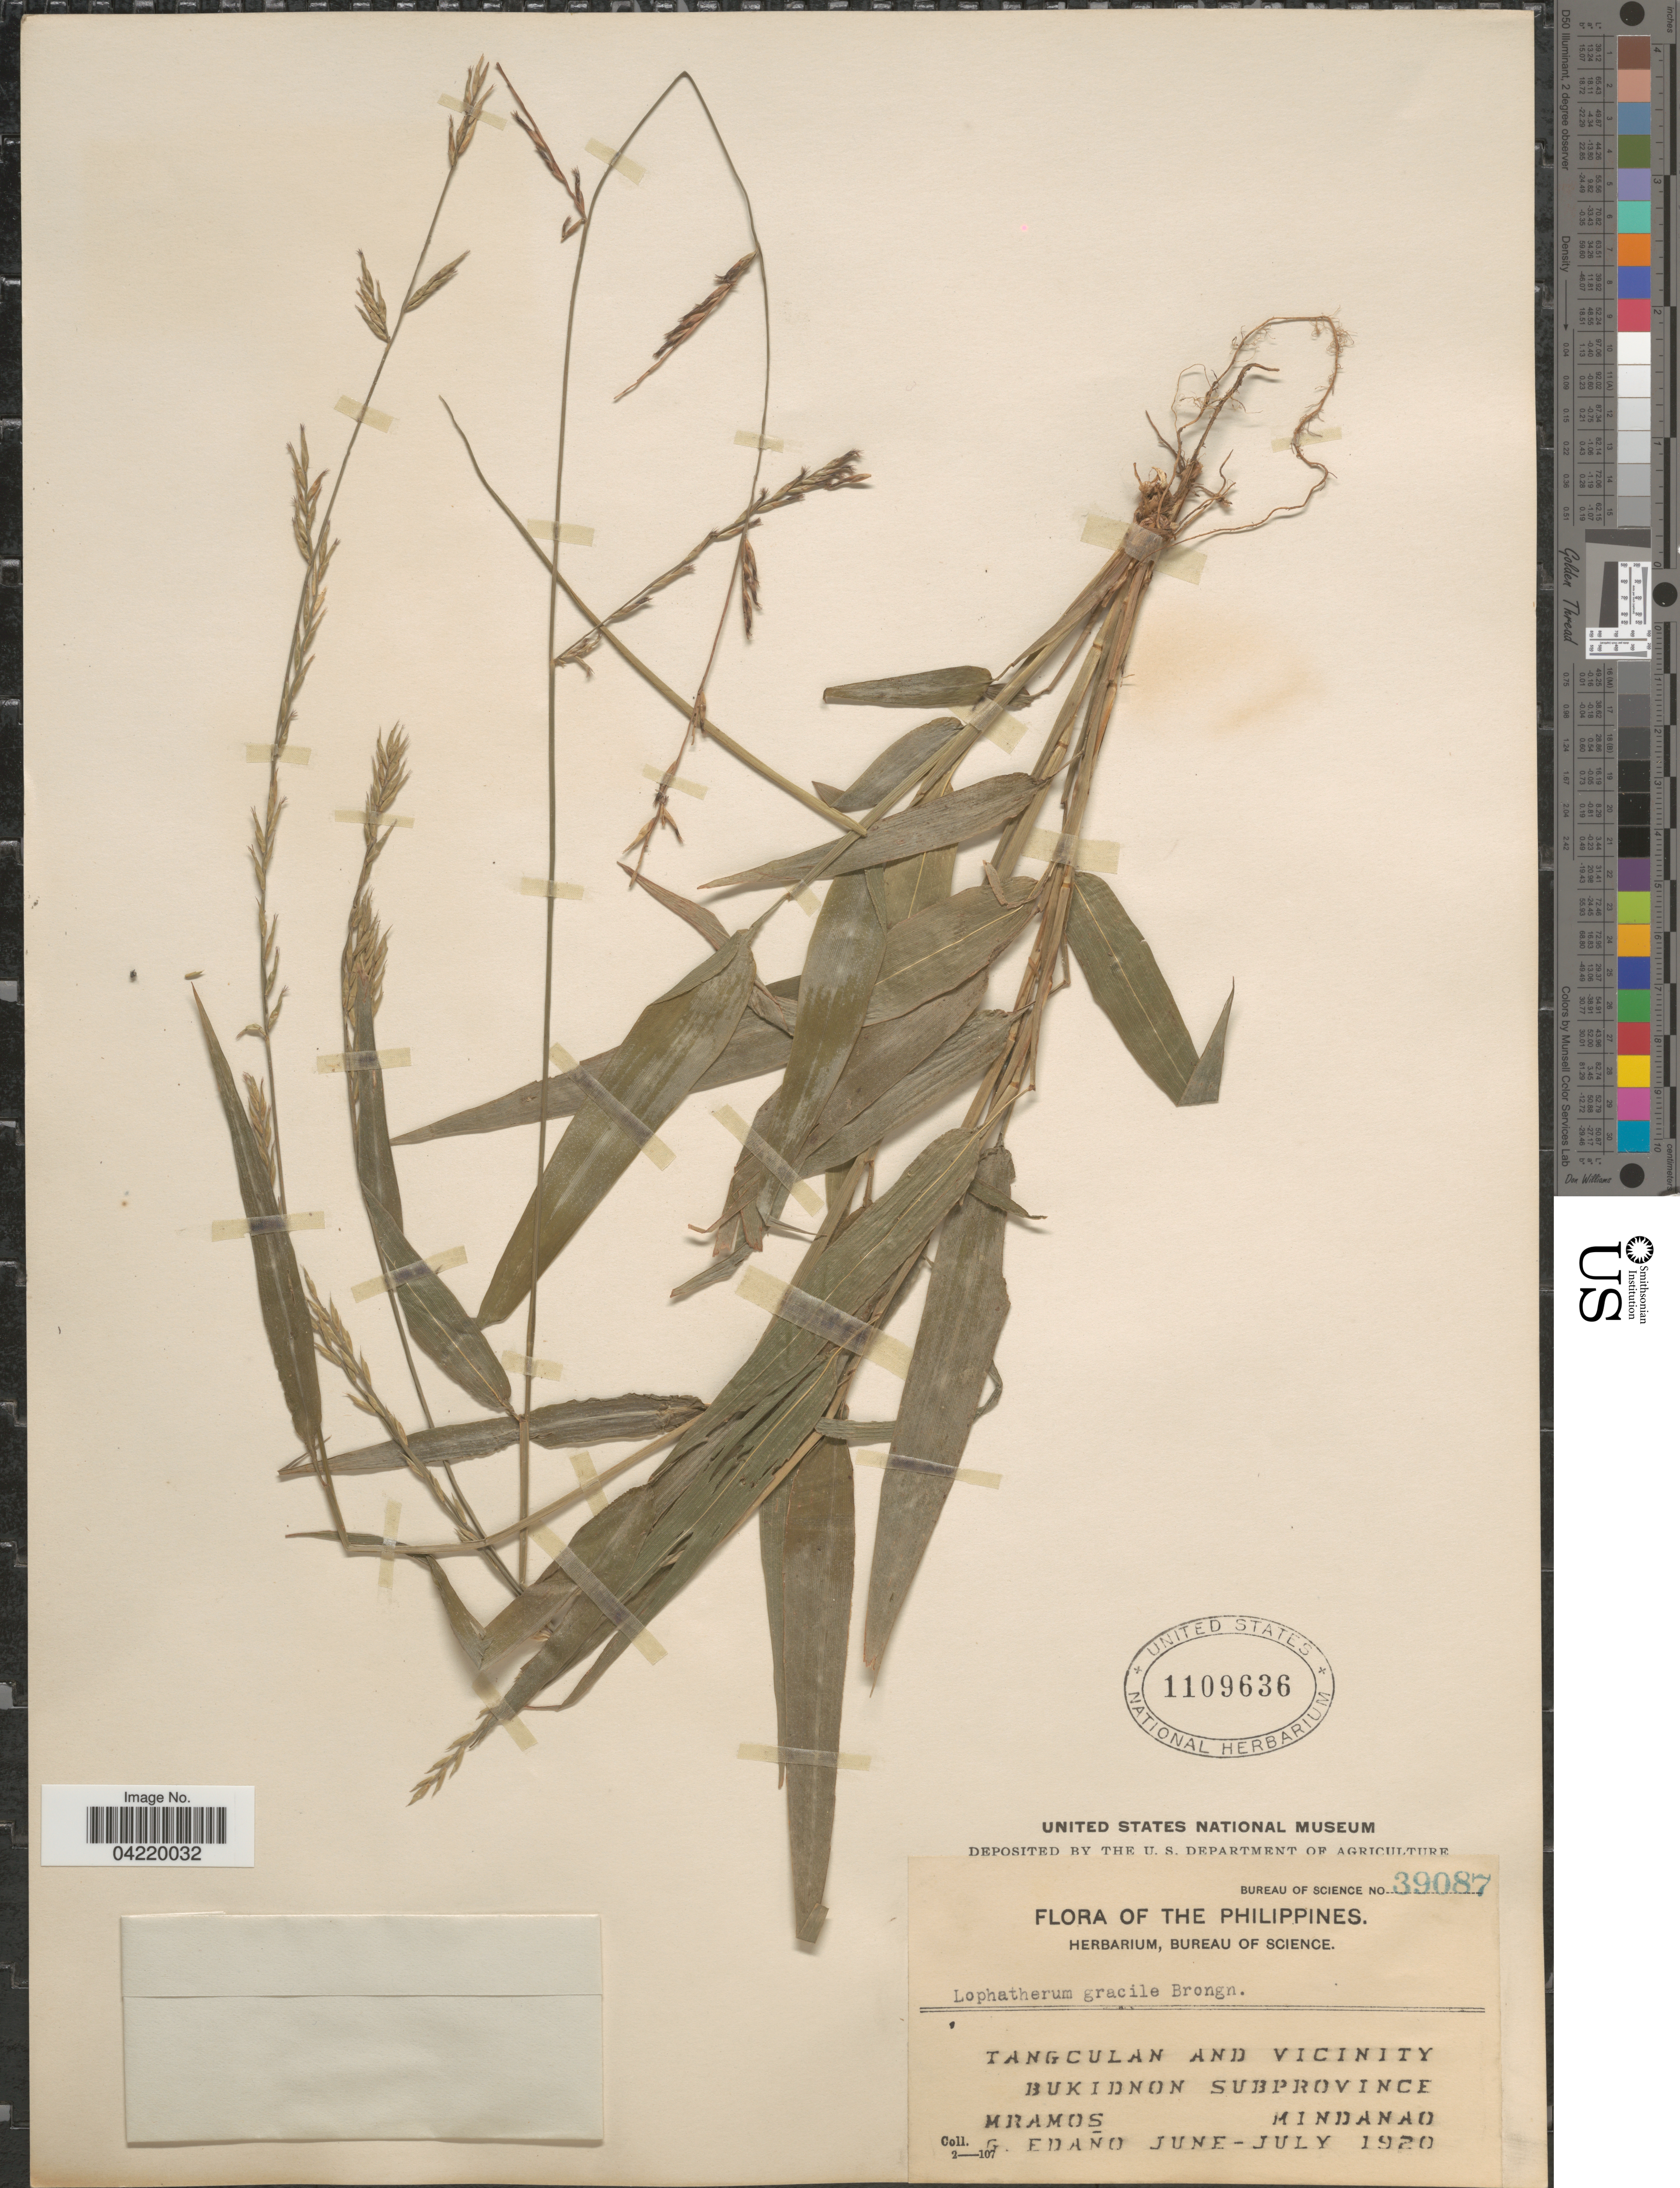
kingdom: Plantae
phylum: Tracheophyta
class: Liliopsida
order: Poales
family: Poaceae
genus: Lophatherum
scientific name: Lophatherum gracile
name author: Brongn.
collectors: M. Ramos & G. Edaño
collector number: Bureau of Science 39087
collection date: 1920-06/1920-07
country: Philippines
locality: Tangculan and Vicinity. Bukidnon Subprovince, Mindanao.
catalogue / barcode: US 1109636